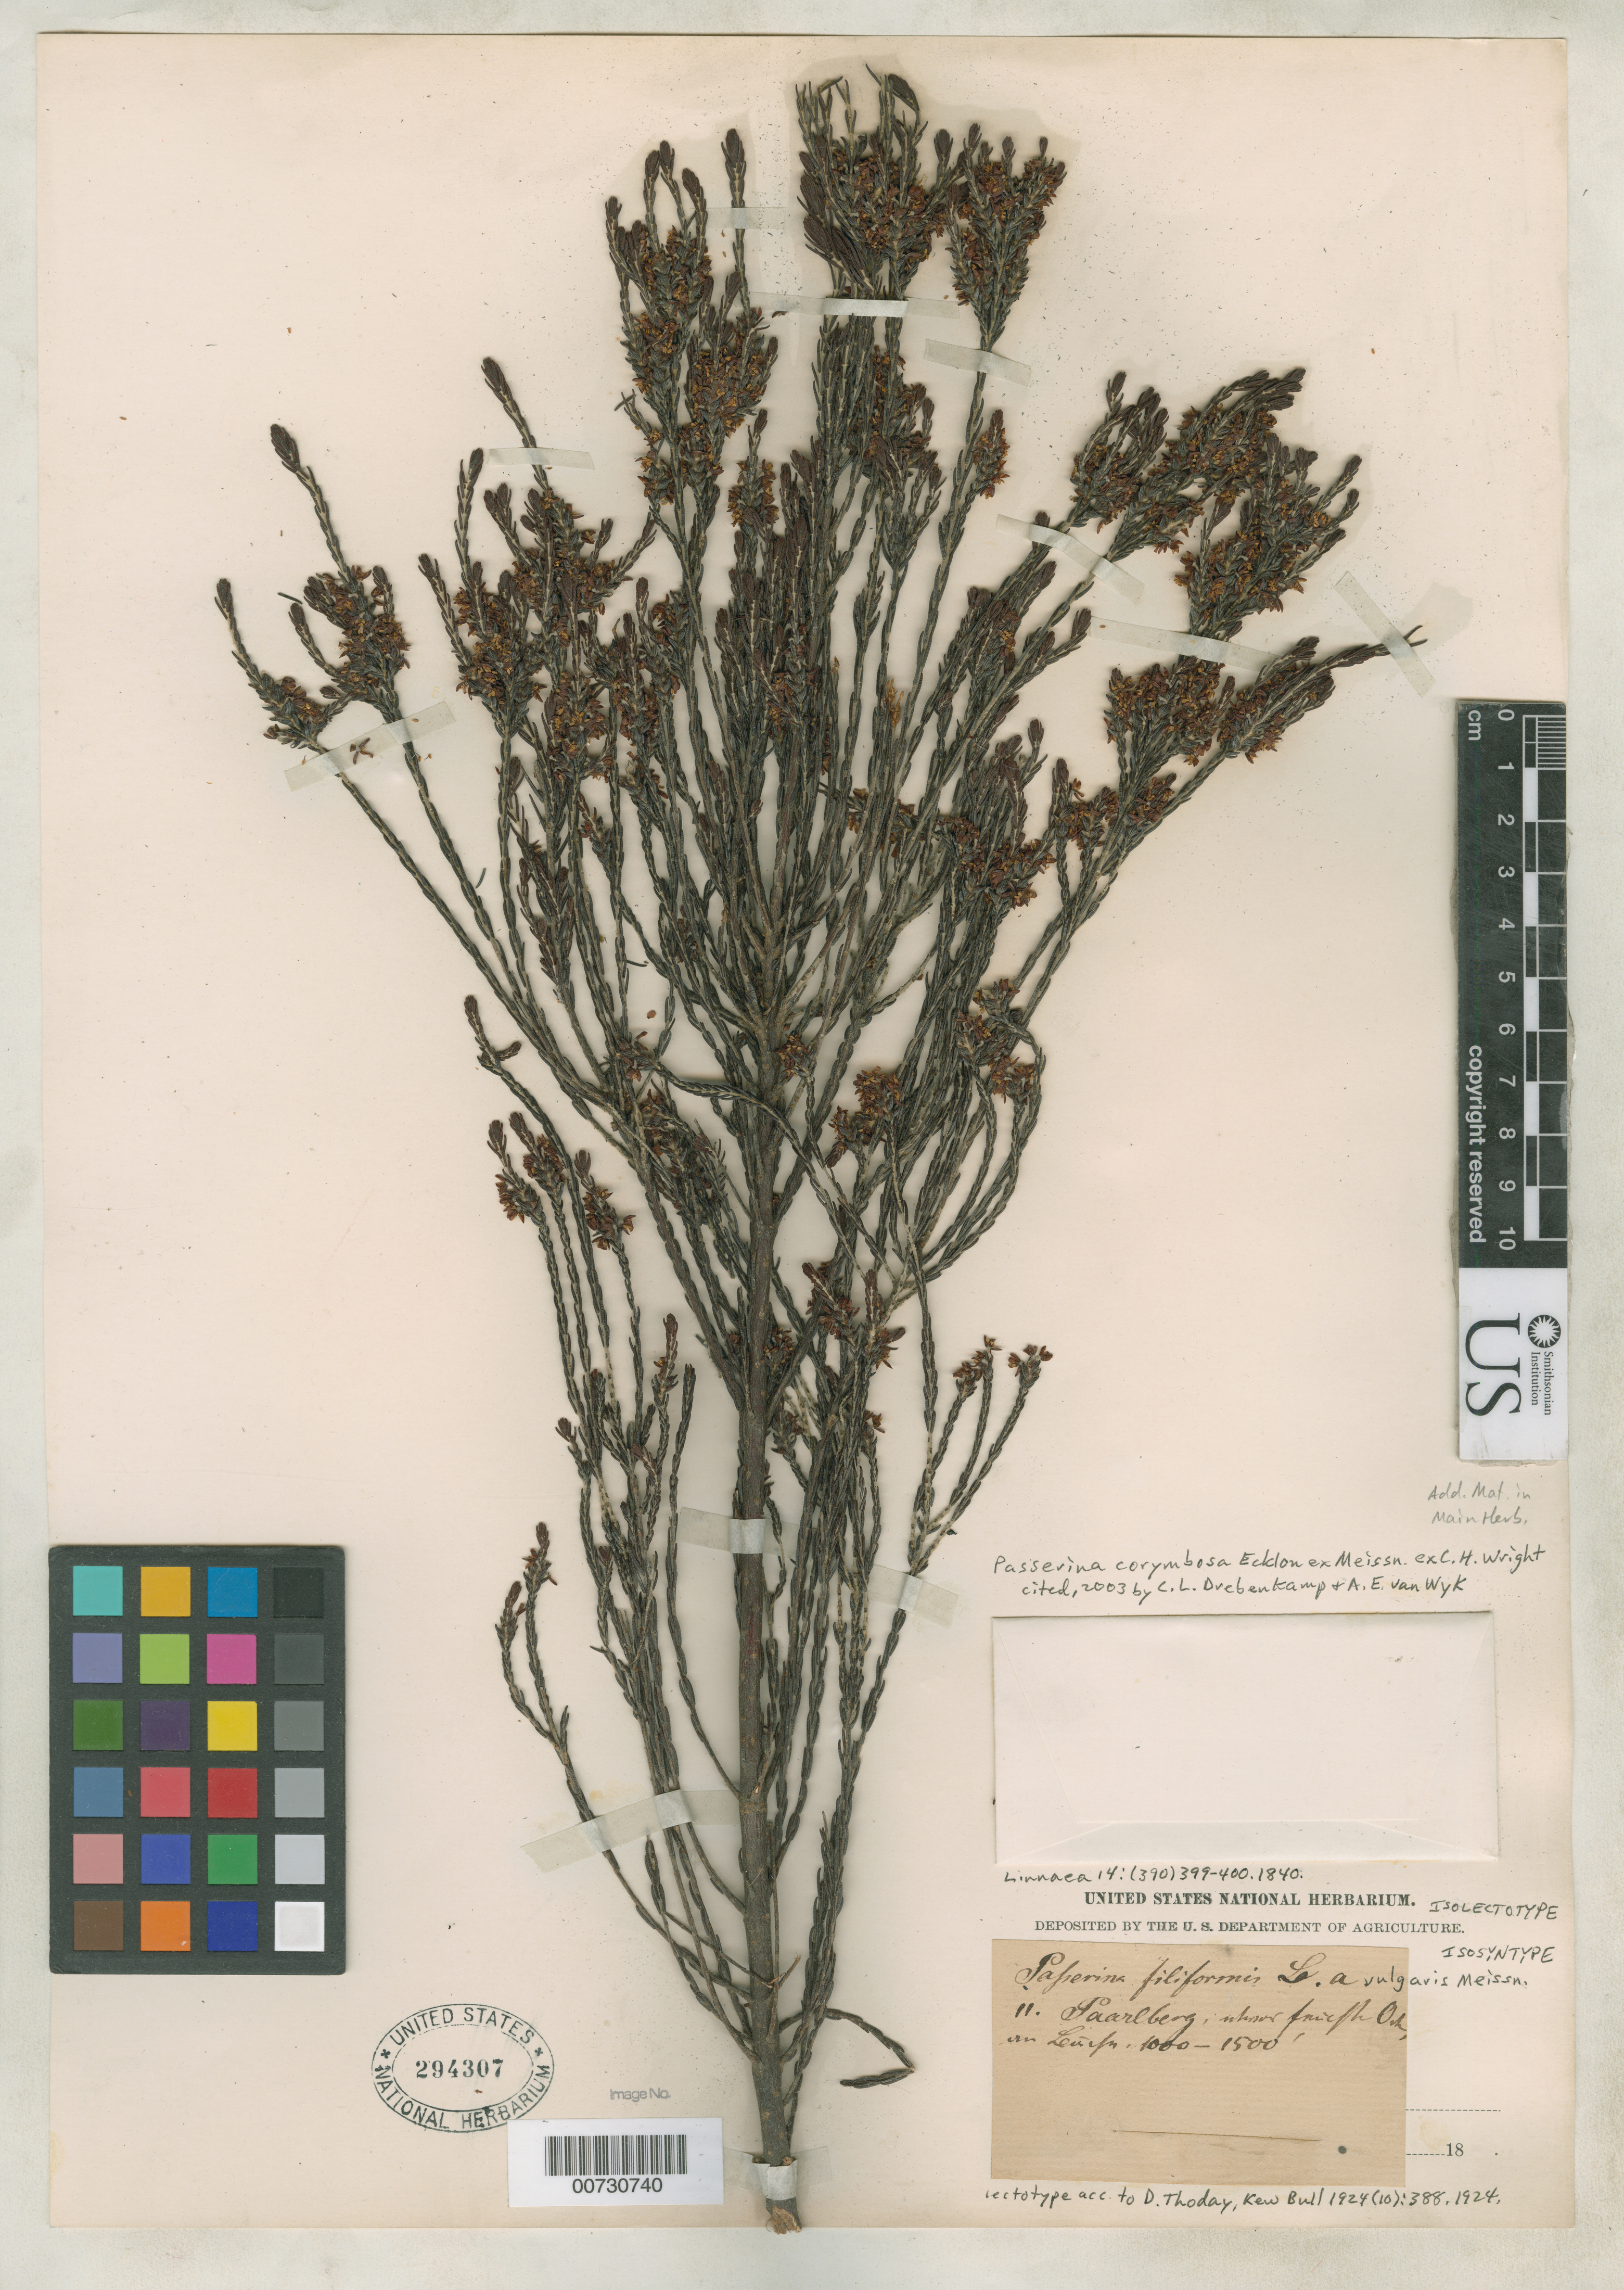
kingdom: Plantae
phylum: Tracheophyta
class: Magnoliopsida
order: Malvales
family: Thymelaeaceae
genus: Passerina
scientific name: Passerina filiformis var. vulgaris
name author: Meisn.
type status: Isolectotype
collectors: J. Drège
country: South Africa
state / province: Western Cape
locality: prope Paarlberg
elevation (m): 305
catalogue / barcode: US 294307